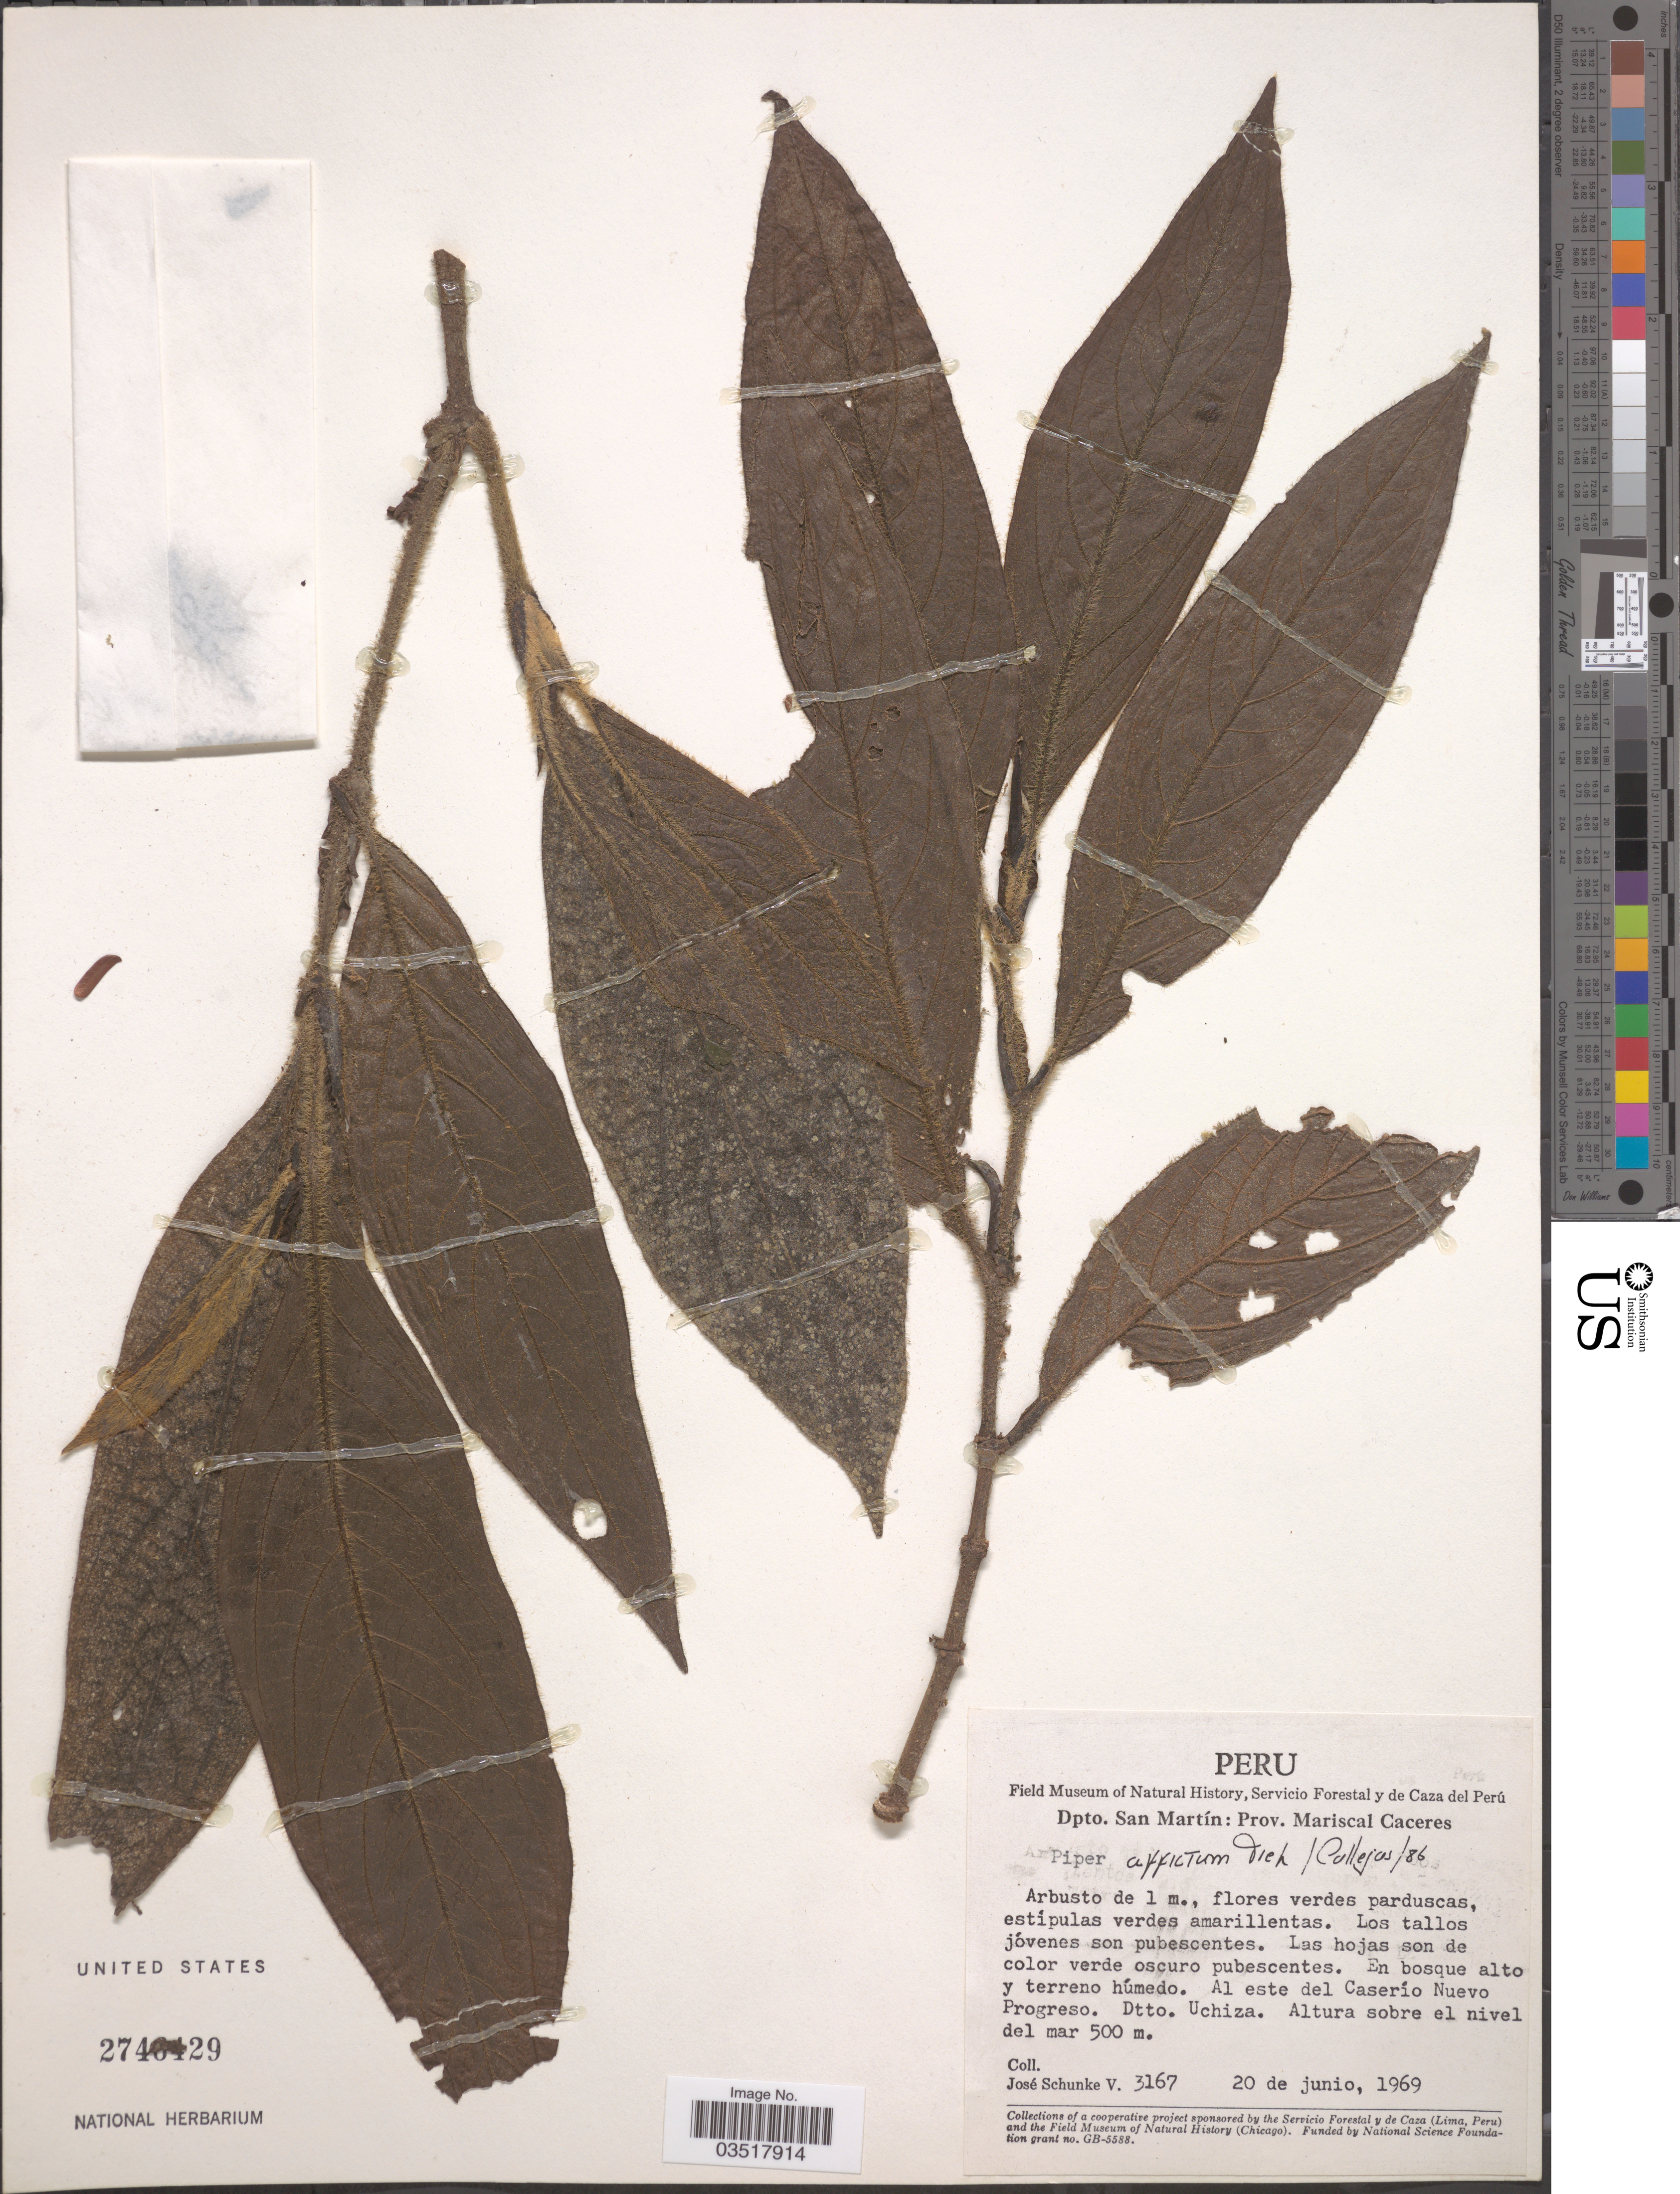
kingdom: Plantae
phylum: Tracheophyta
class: Magnoliopsida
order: Piperales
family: Piperaceae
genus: Piper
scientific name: Piper affictum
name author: Trel.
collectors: J. Schunke Vigo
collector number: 3167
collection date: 1969-06-20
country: Peru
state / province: San Martín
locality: Dpto. San Martín: Prov. Mariscal Caceres. En bosque alto y terreno húmedo. Al este del Caserío Nuevo Progreso. Dtto. Uchiza.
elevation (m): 500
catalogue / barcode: US 2746429